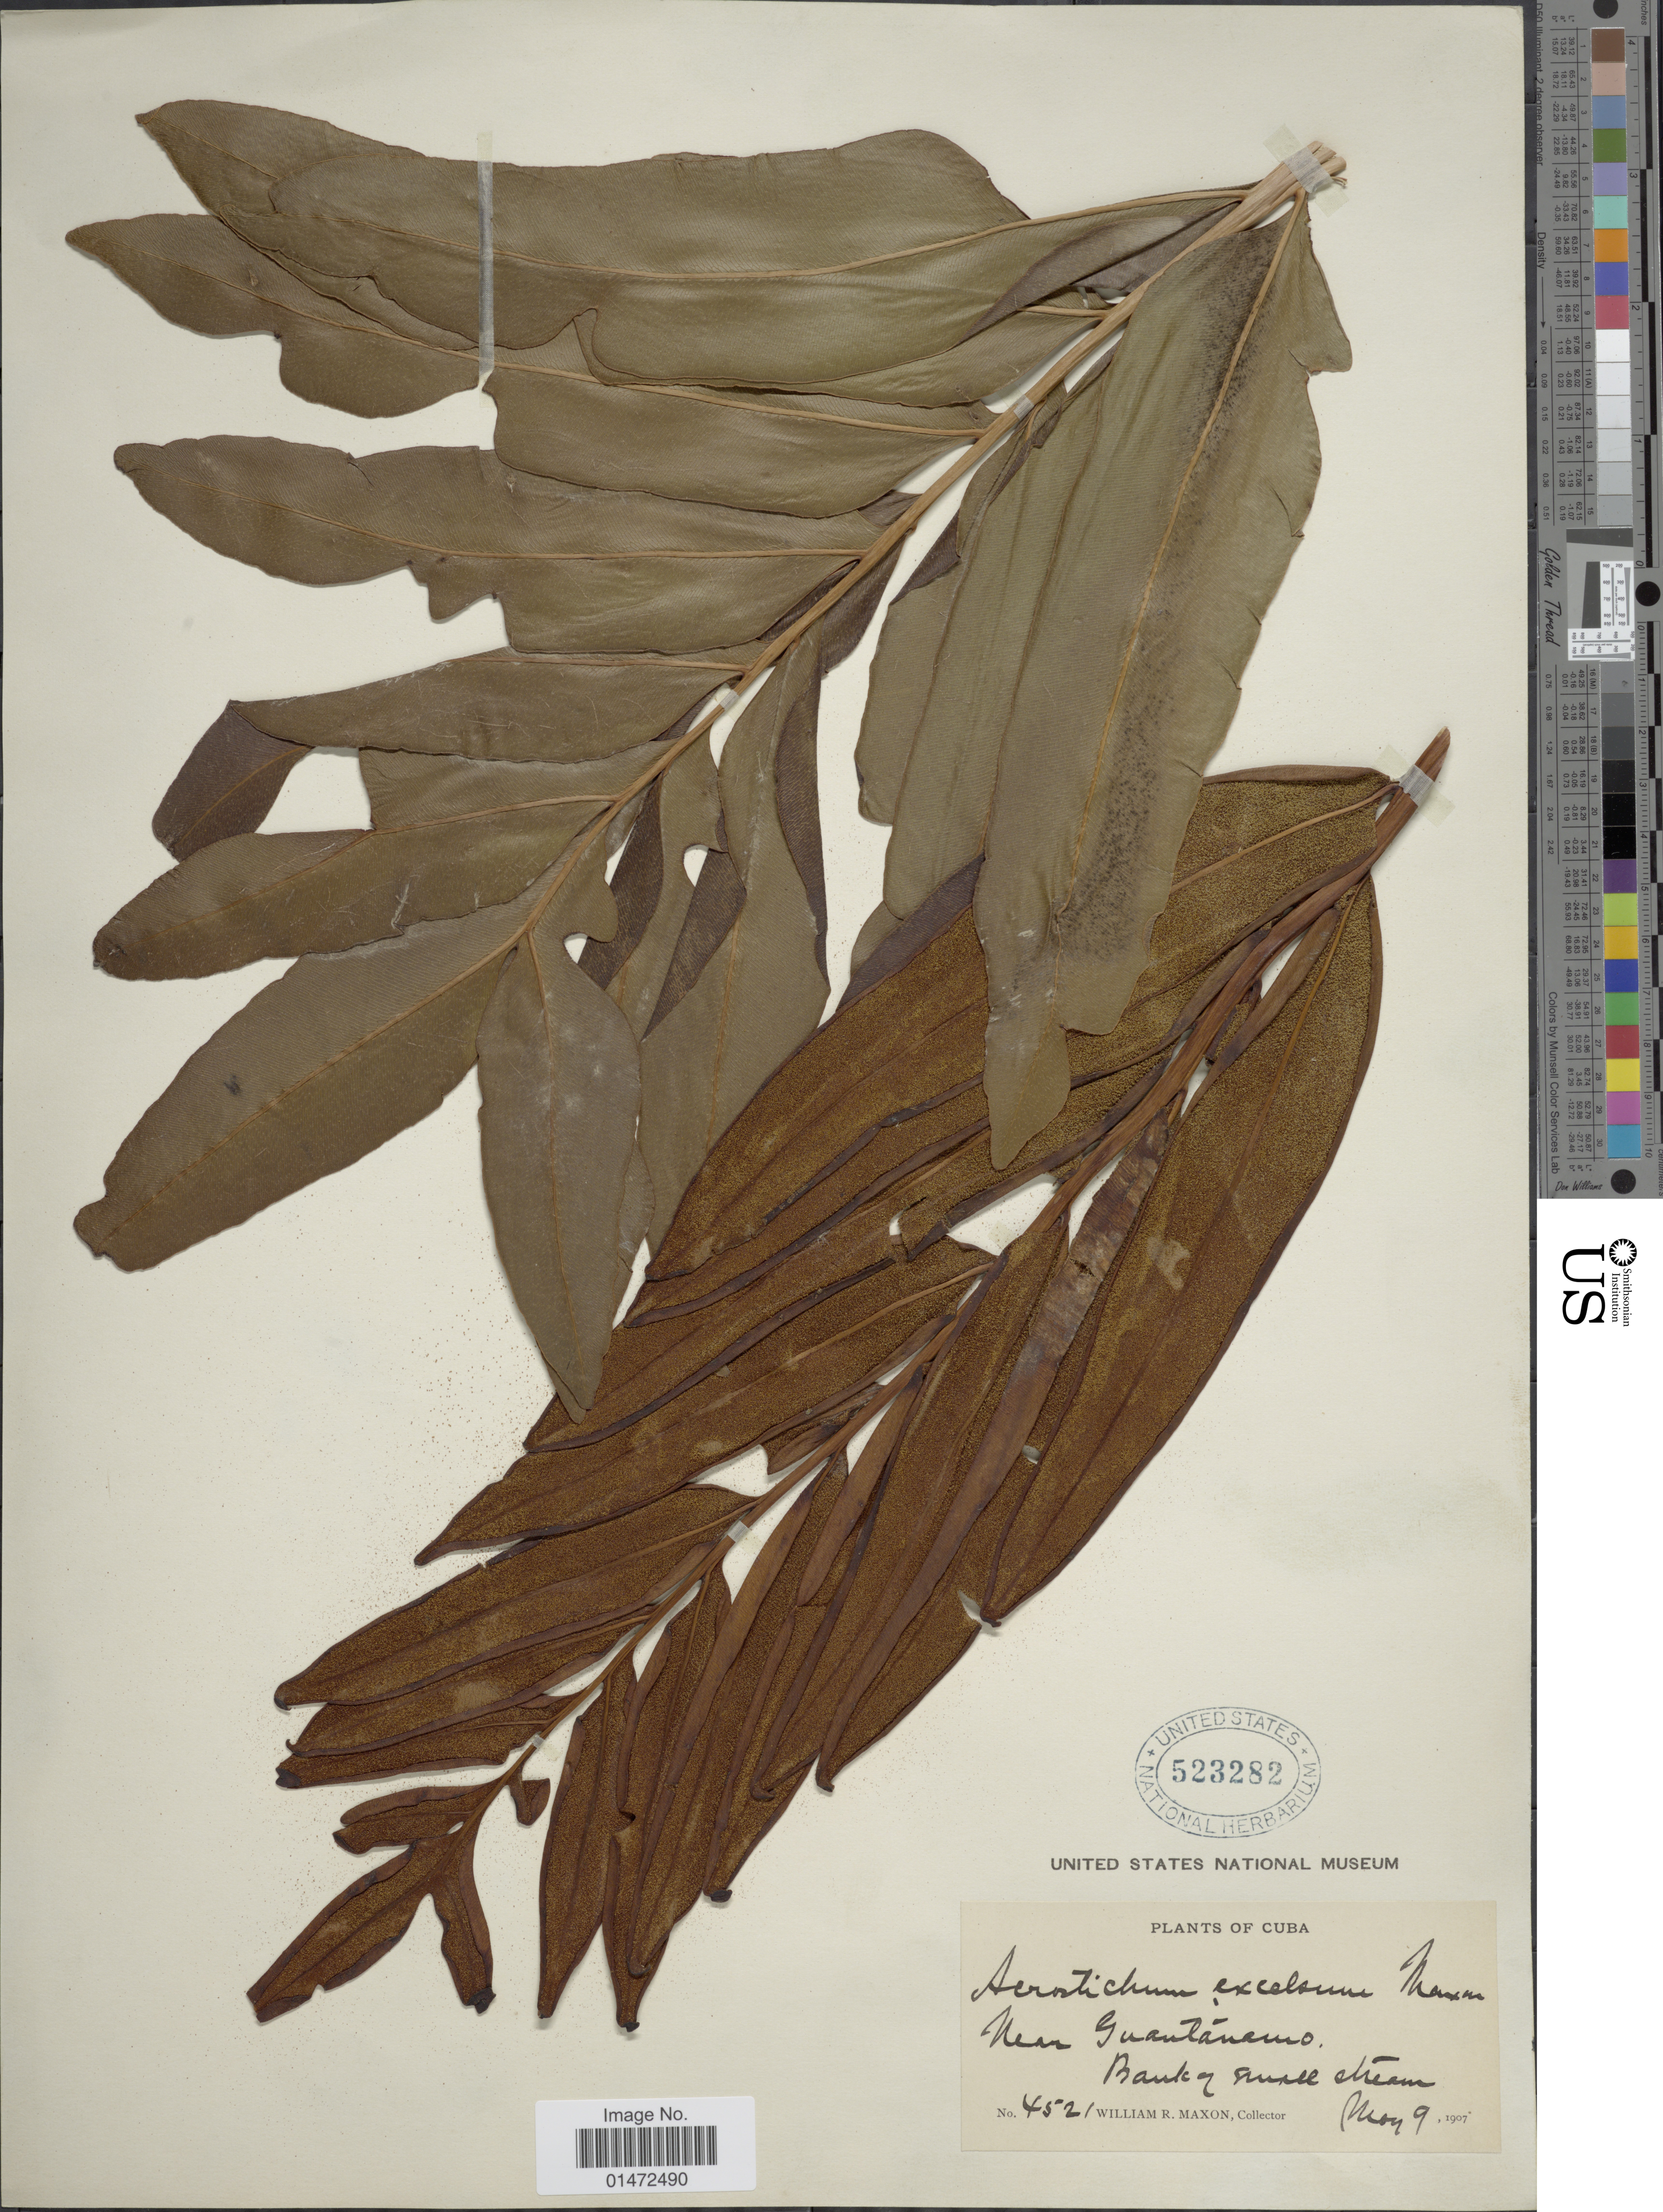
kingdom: Plantae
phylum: Tracheophyta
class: Polypodiopsida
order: Polypodiales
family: Pteridaceae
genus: Acrostichum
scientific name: Acrostichum danaeifolium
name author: Langsd. & Fisch.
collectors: W. R. Maxon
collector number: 4521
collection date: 1907-05-09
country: Cuba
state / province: Guantánamo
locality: Bank of small stream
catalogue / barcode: US 523282